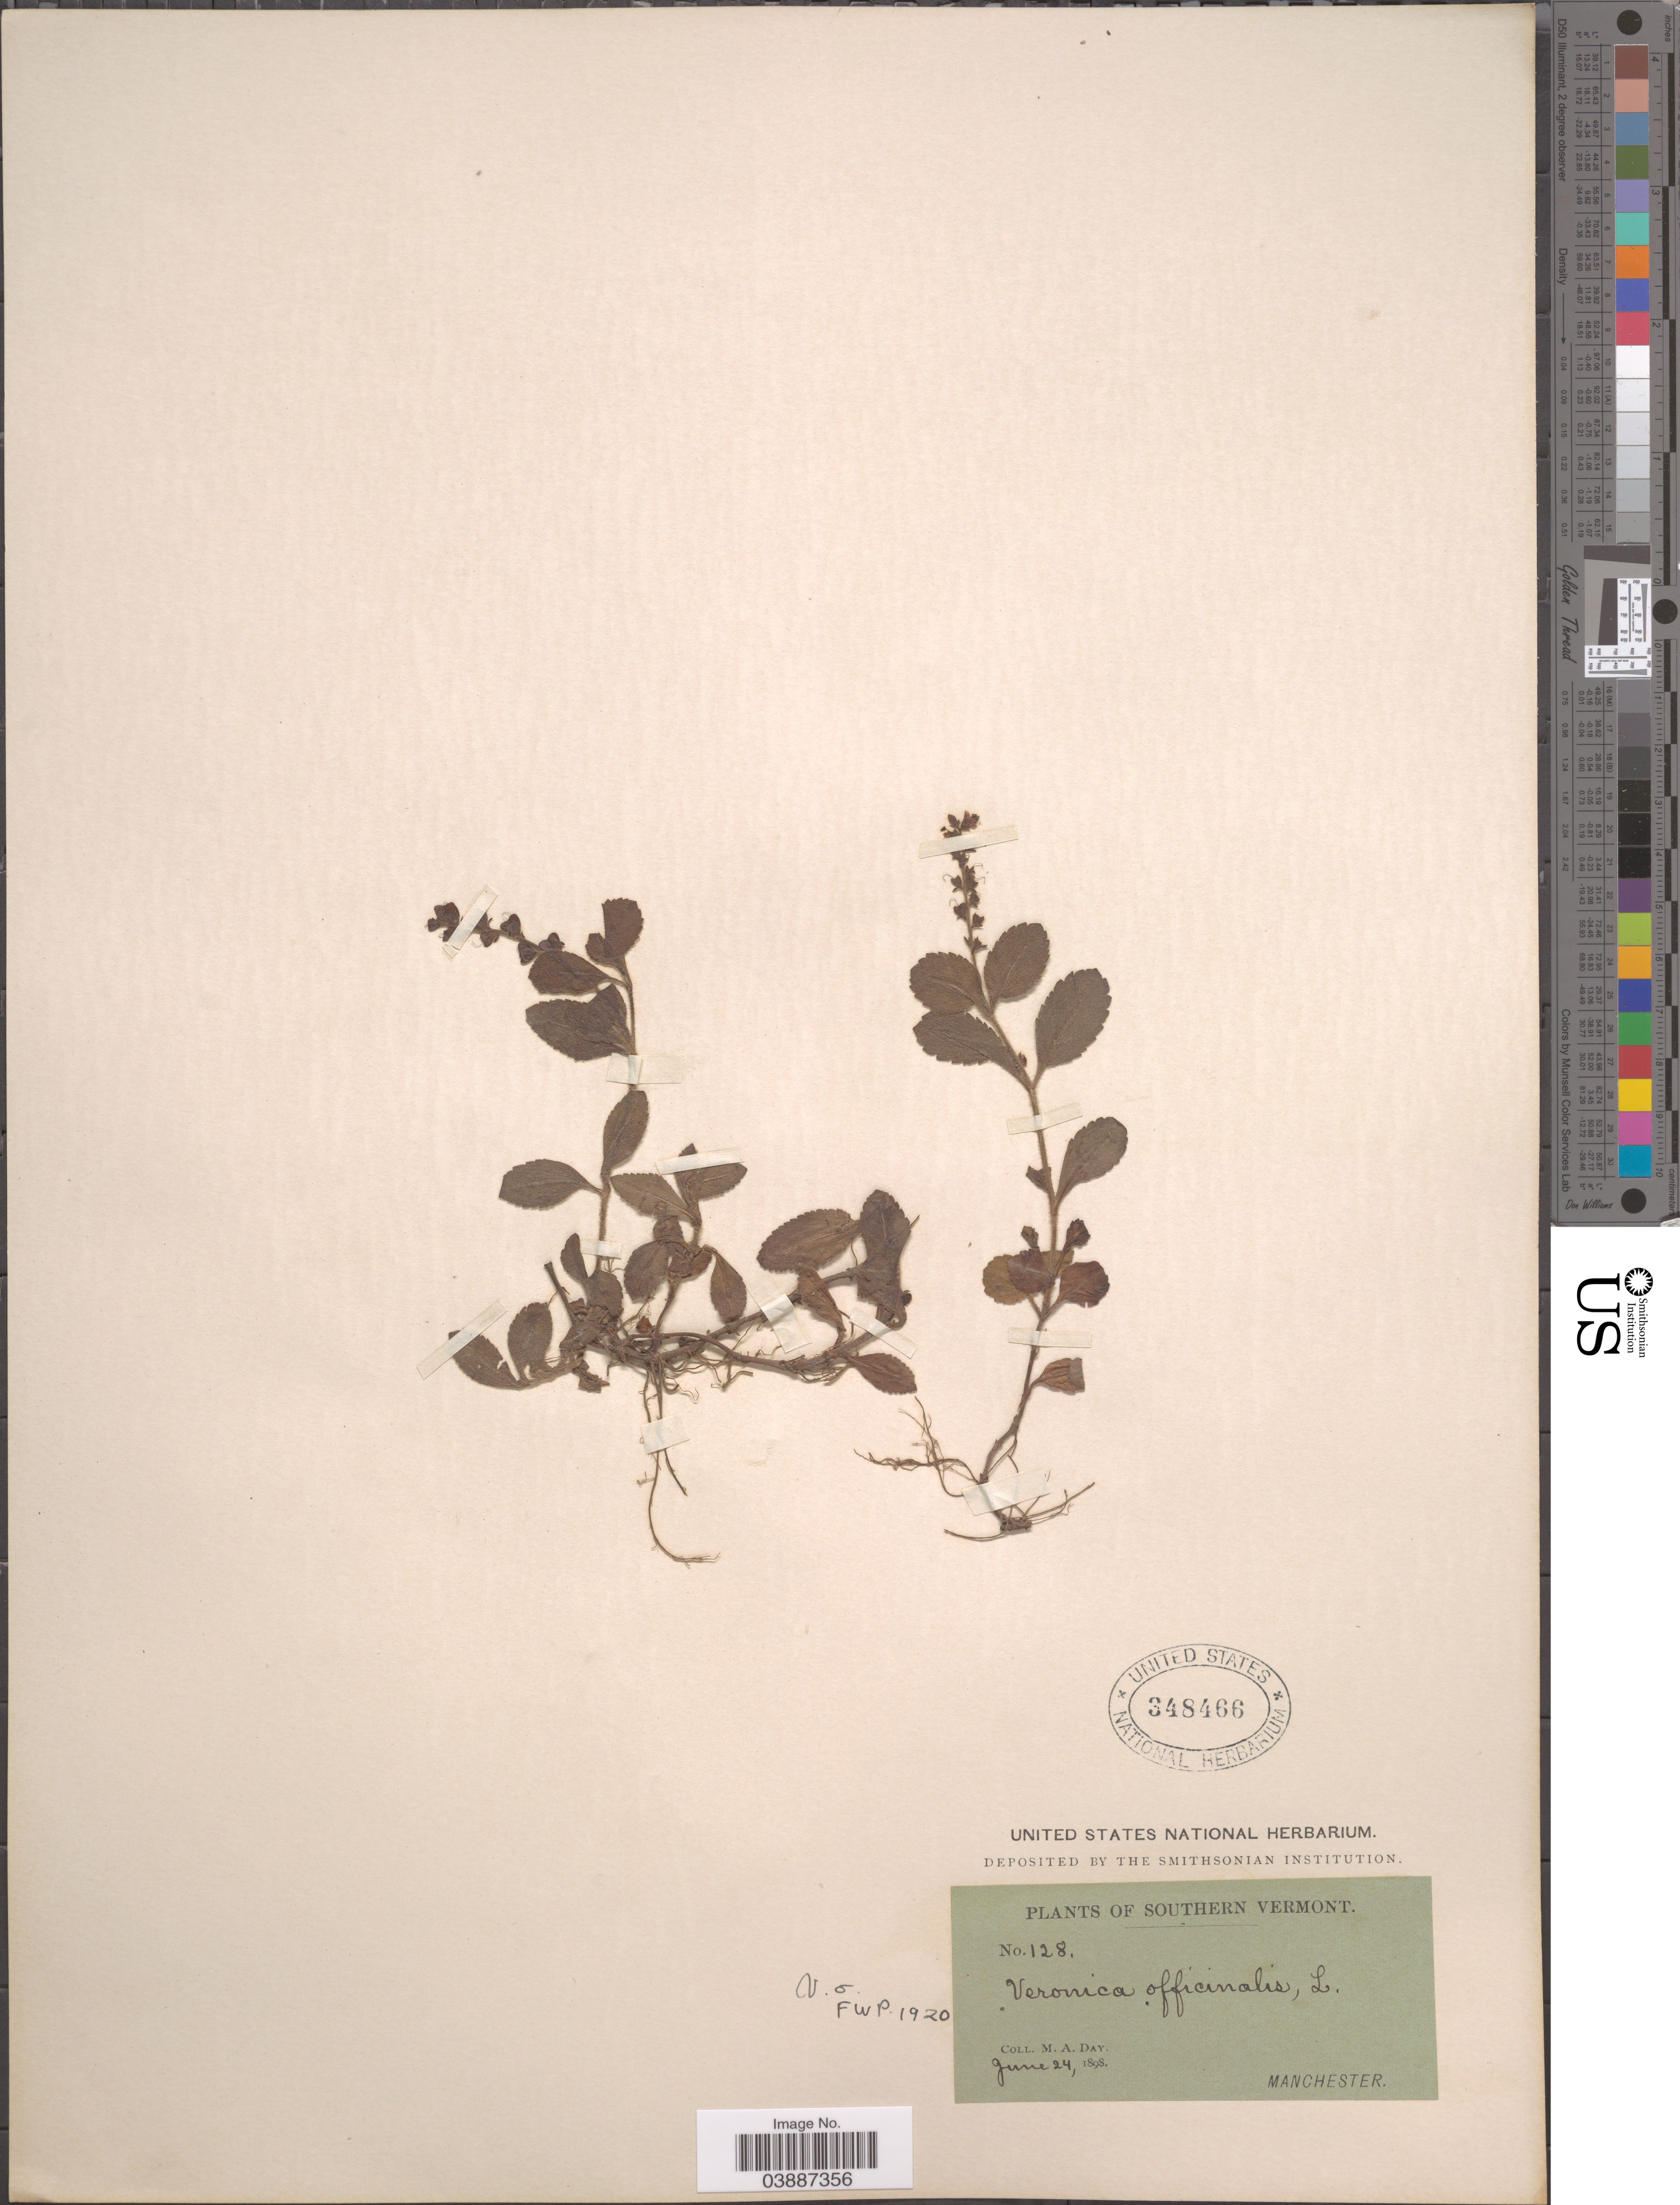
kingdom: Plantae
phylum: Tracheophyta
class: Magnoliopsida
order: Lamiales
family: Plantaginaceae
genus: Veronica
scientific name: Veronica officinalis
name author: L.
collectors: M. Day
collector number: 128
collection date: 1898-06-24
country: United States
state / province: Vermont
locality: Southern Vermont. Manchester.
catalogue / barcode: US 348466